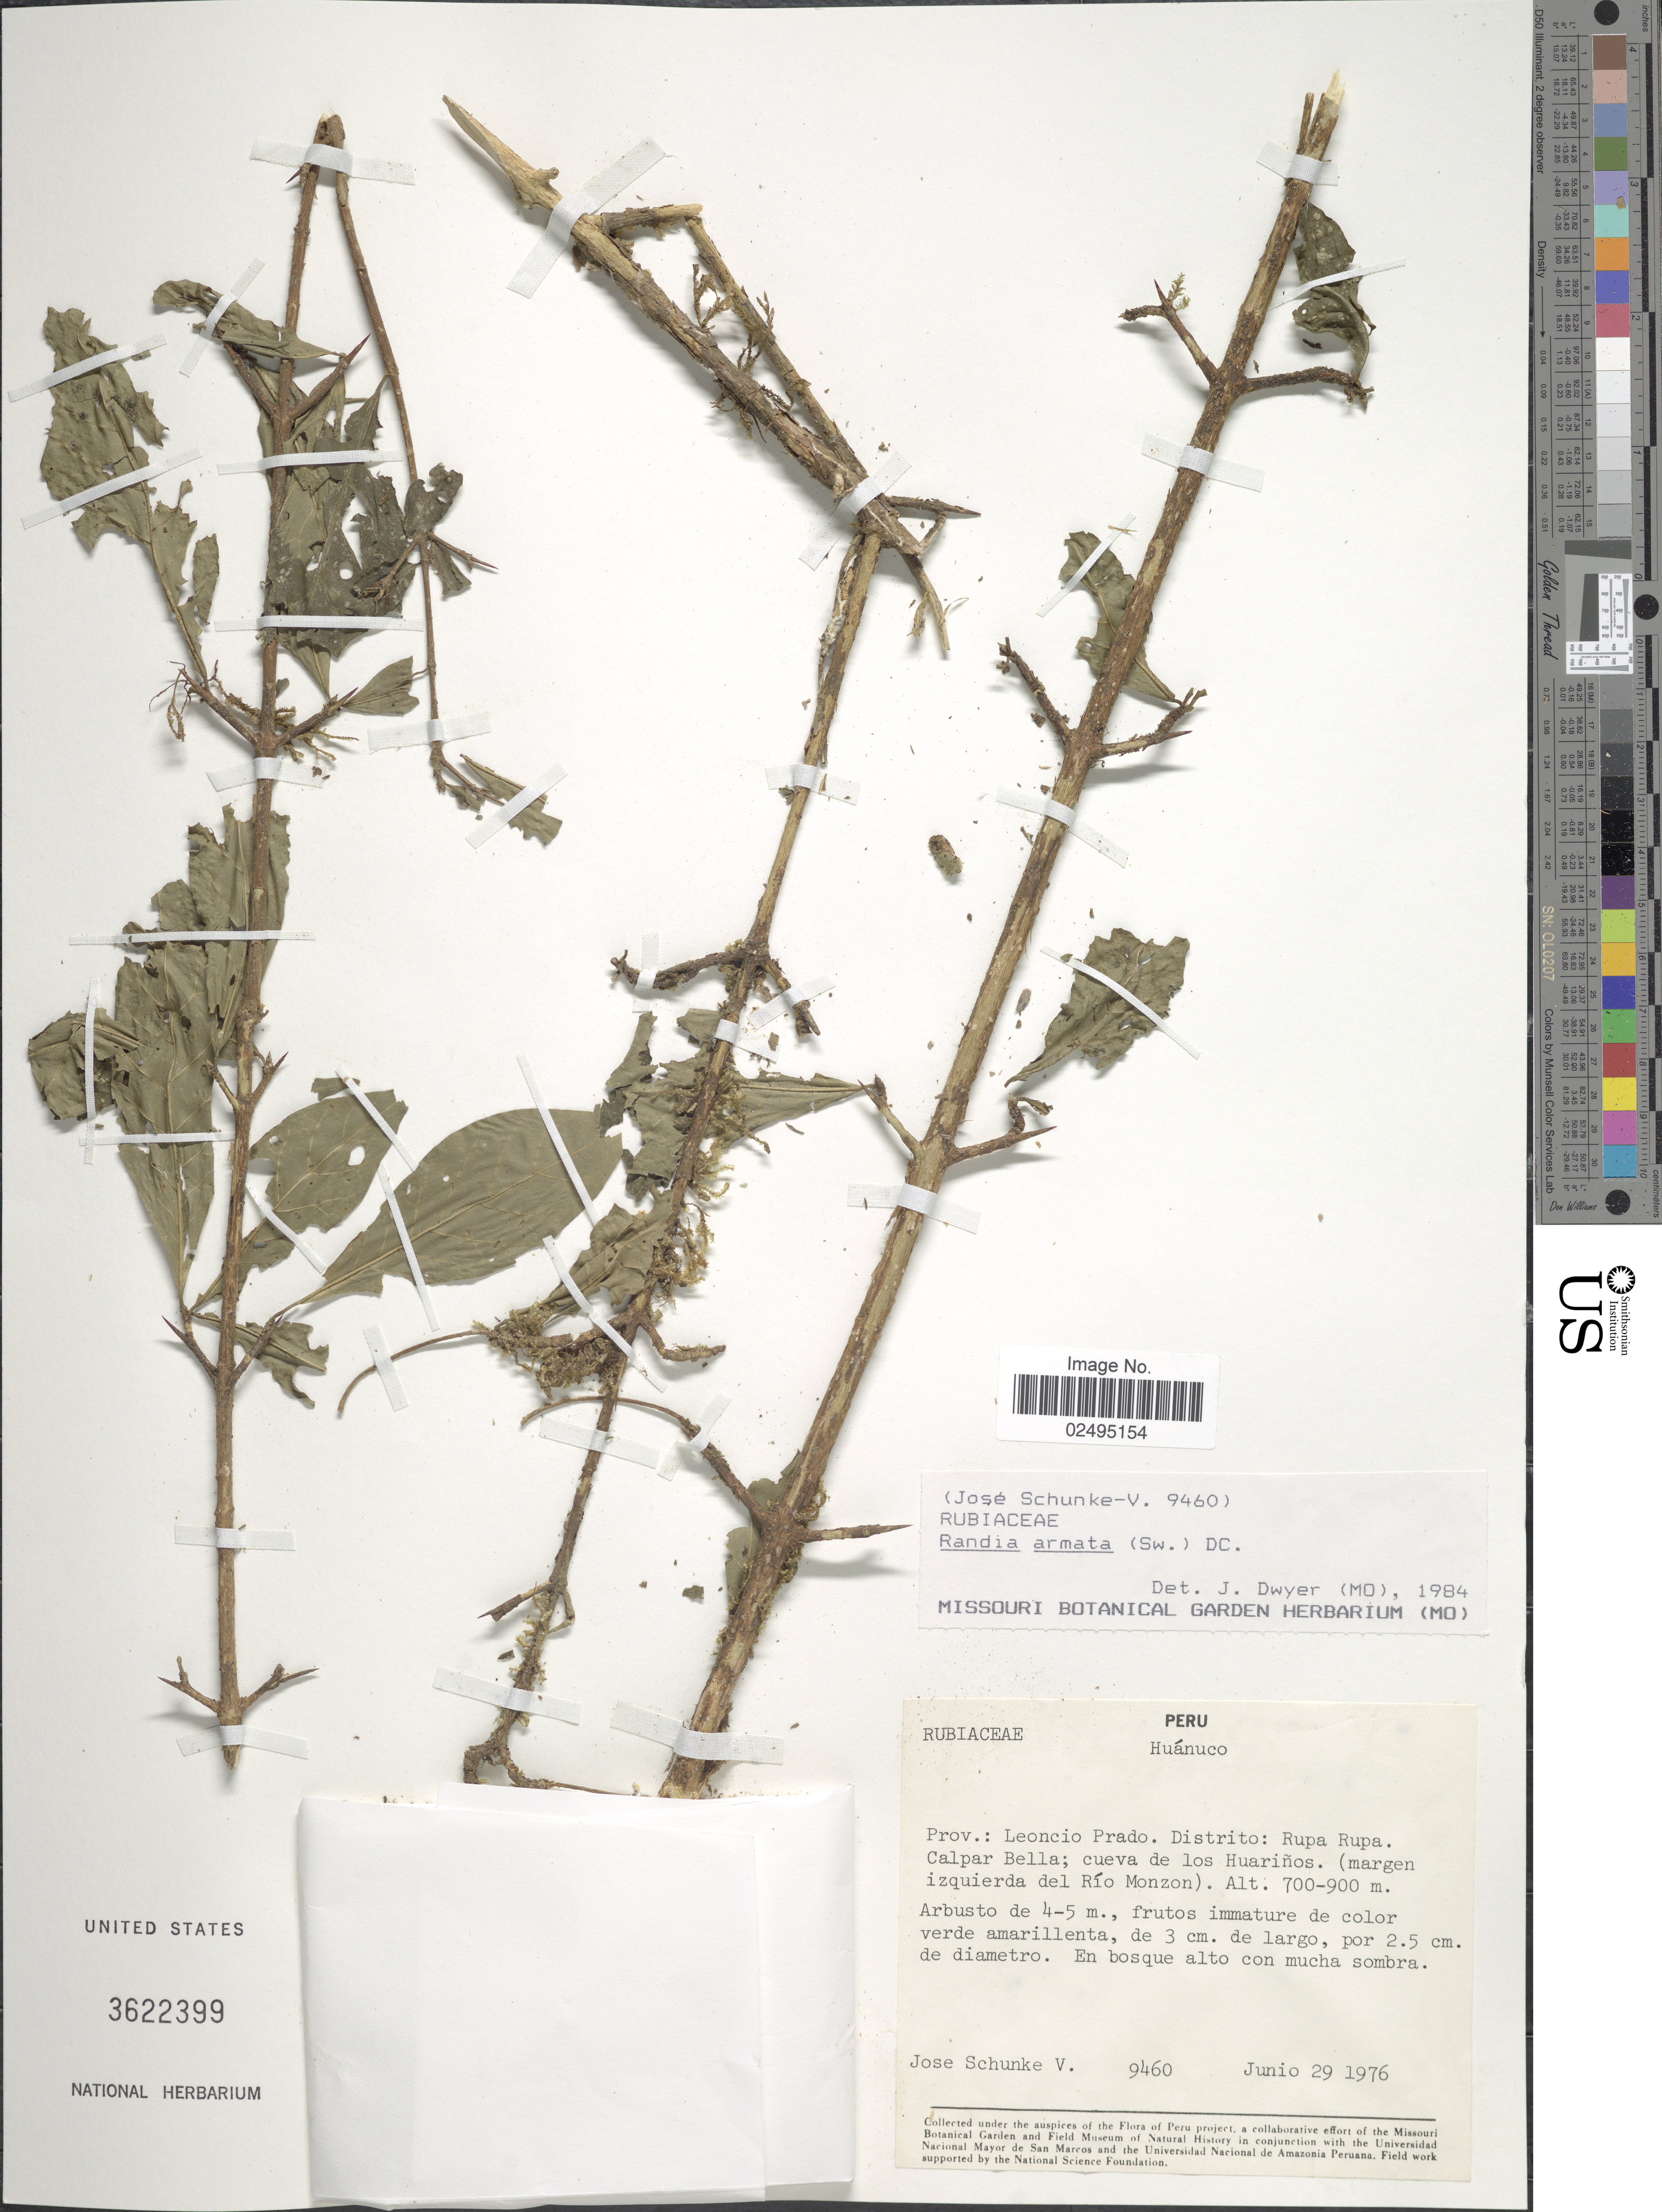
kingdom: Plantae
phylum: Tracheophyta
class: Magnoliopsida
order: Gentianales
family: Rubiaceae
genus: Randia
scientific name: Randia armata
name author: (Sw.) DC.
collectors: J. Schunke Vigo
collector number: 9460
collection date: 1976-06-29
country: Peru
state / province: Huánuco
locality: Prov.: Leoncio Prado. Distrito: Rupa Rupa. Calpar Bella; cueva de los Huarinos (margen izquierda del Rio Monzon)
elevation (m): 700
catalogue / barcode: US 3622399